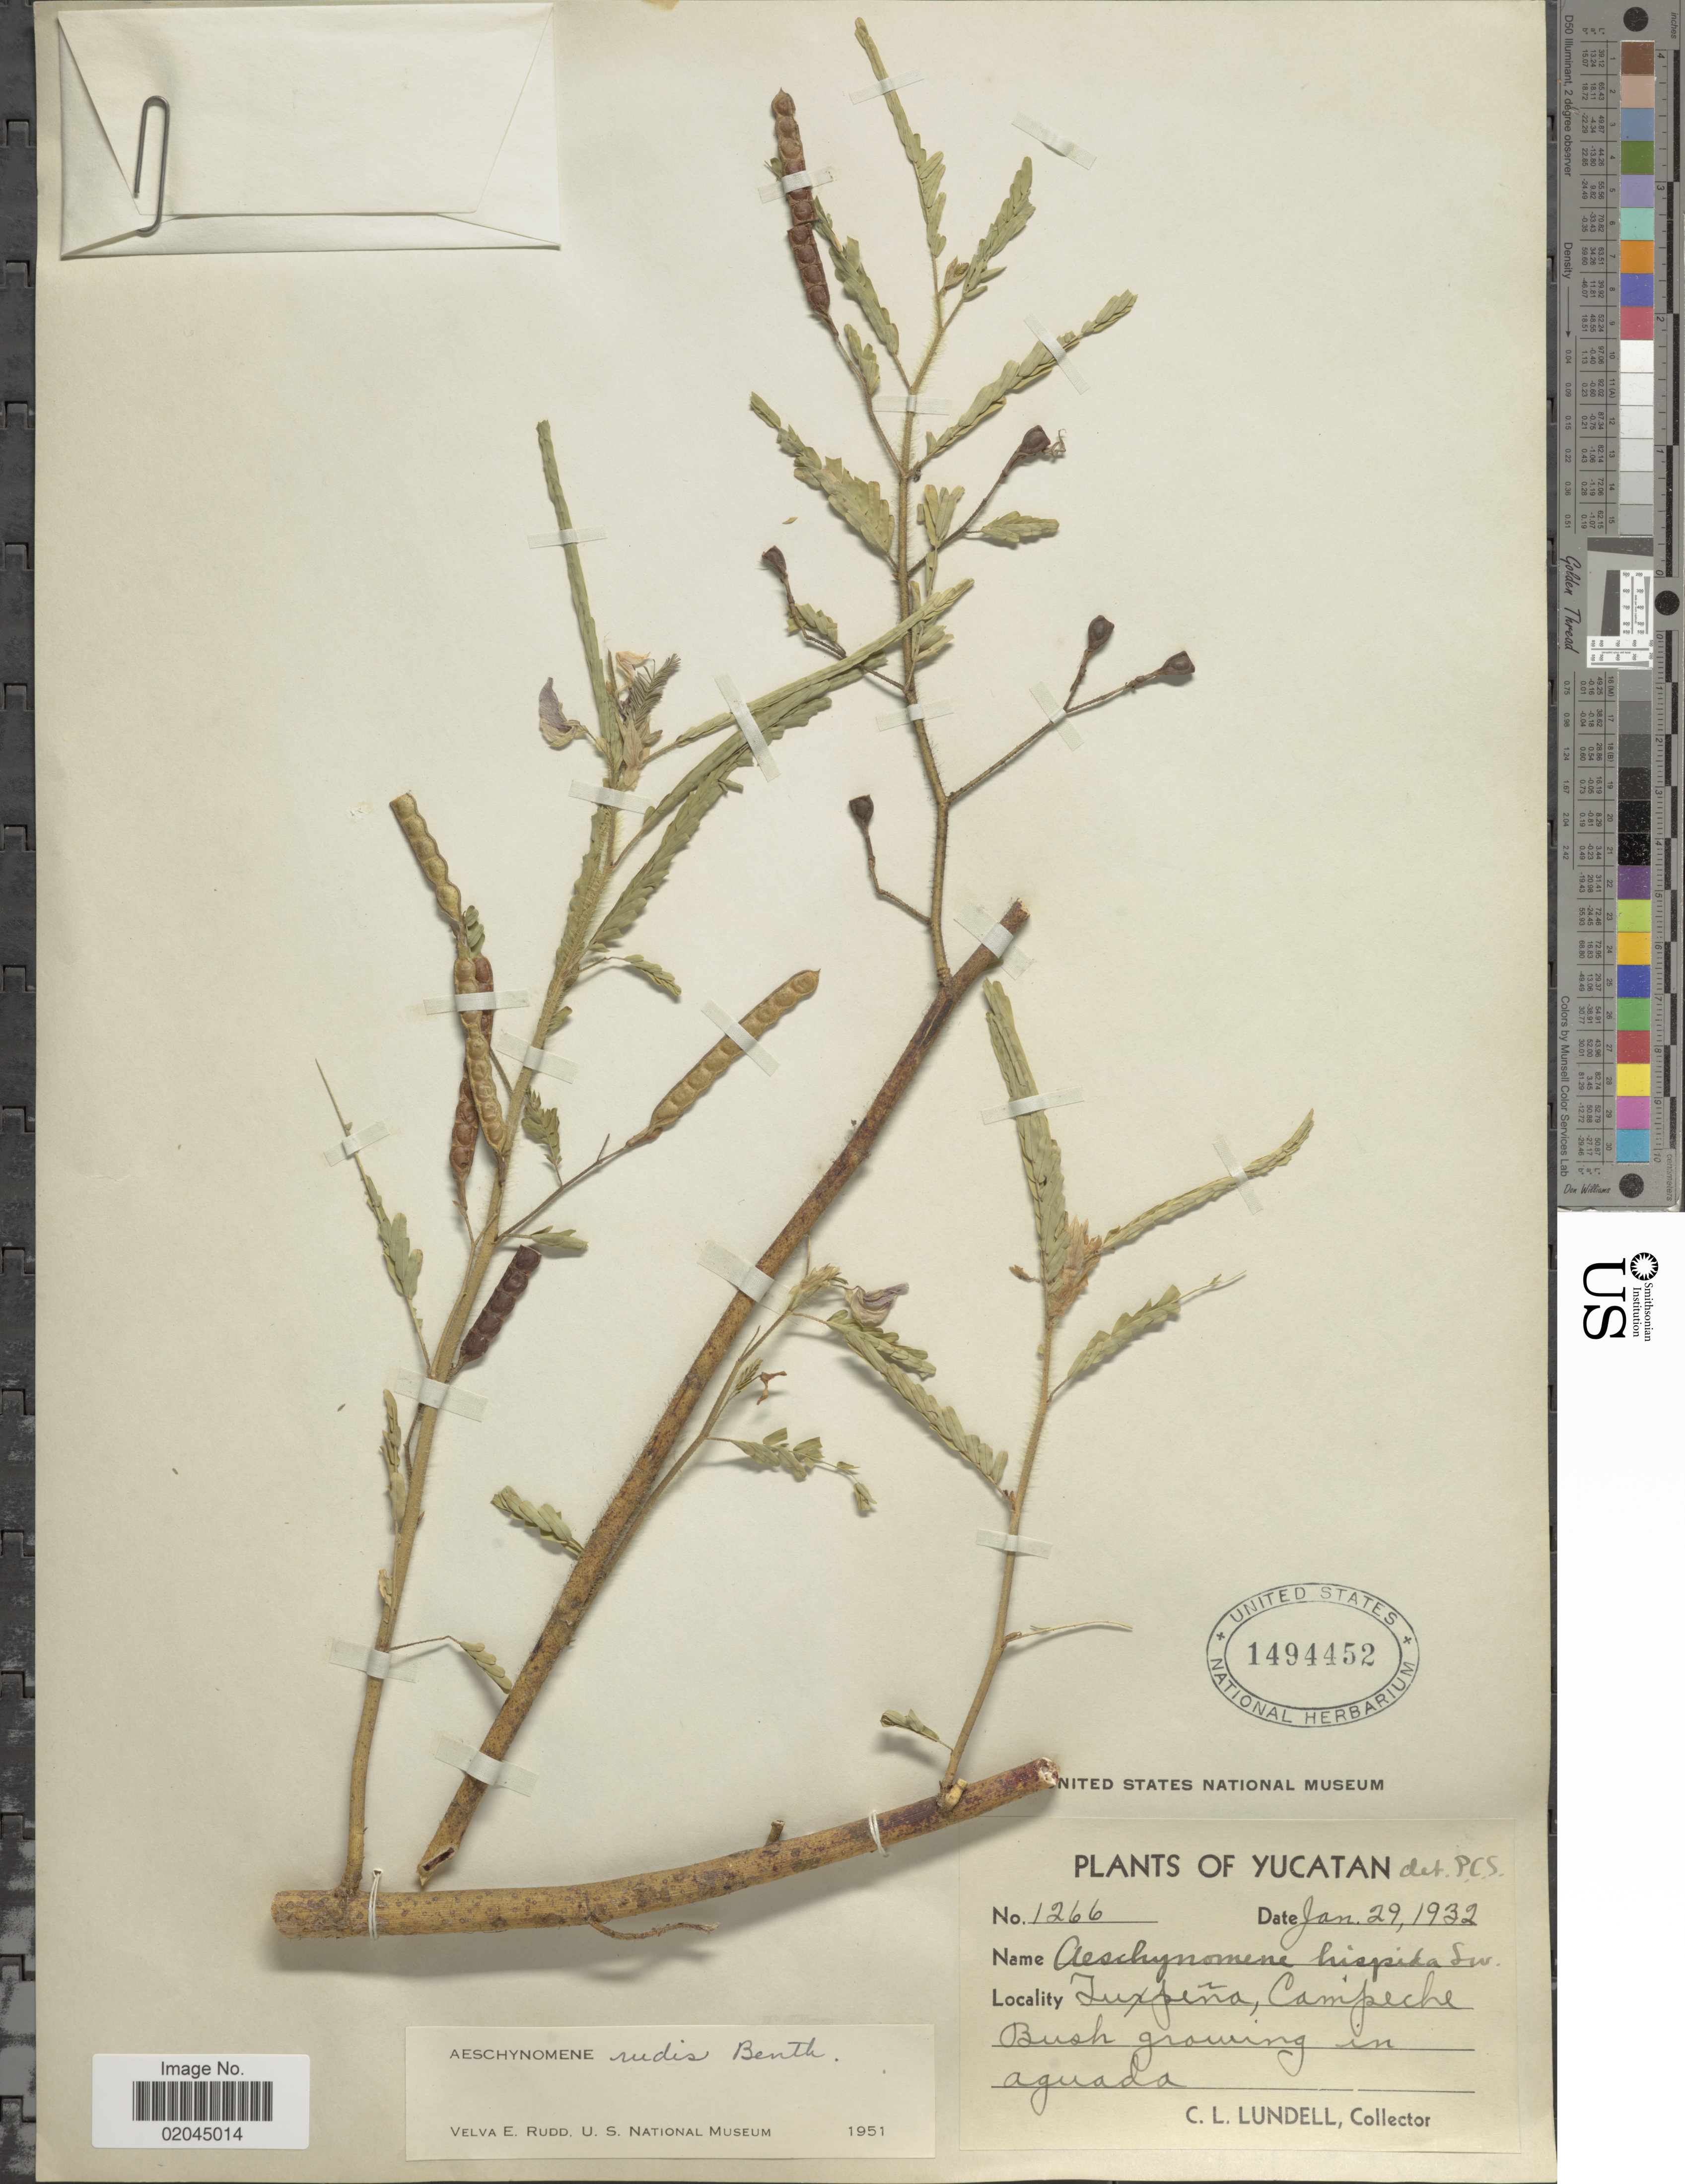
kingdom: Plantae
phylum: Tracheophyta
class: Magnoliopsida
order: Fabales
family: Fabaceae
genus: Aeschynomene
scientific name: Aeschynomene rudis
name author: Benth.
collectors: C. L. Lundell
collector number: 1266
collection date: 1932-01-29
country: Mexico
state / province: Yucatán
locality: Tuxpena, Campeche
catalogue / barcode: US 1494452